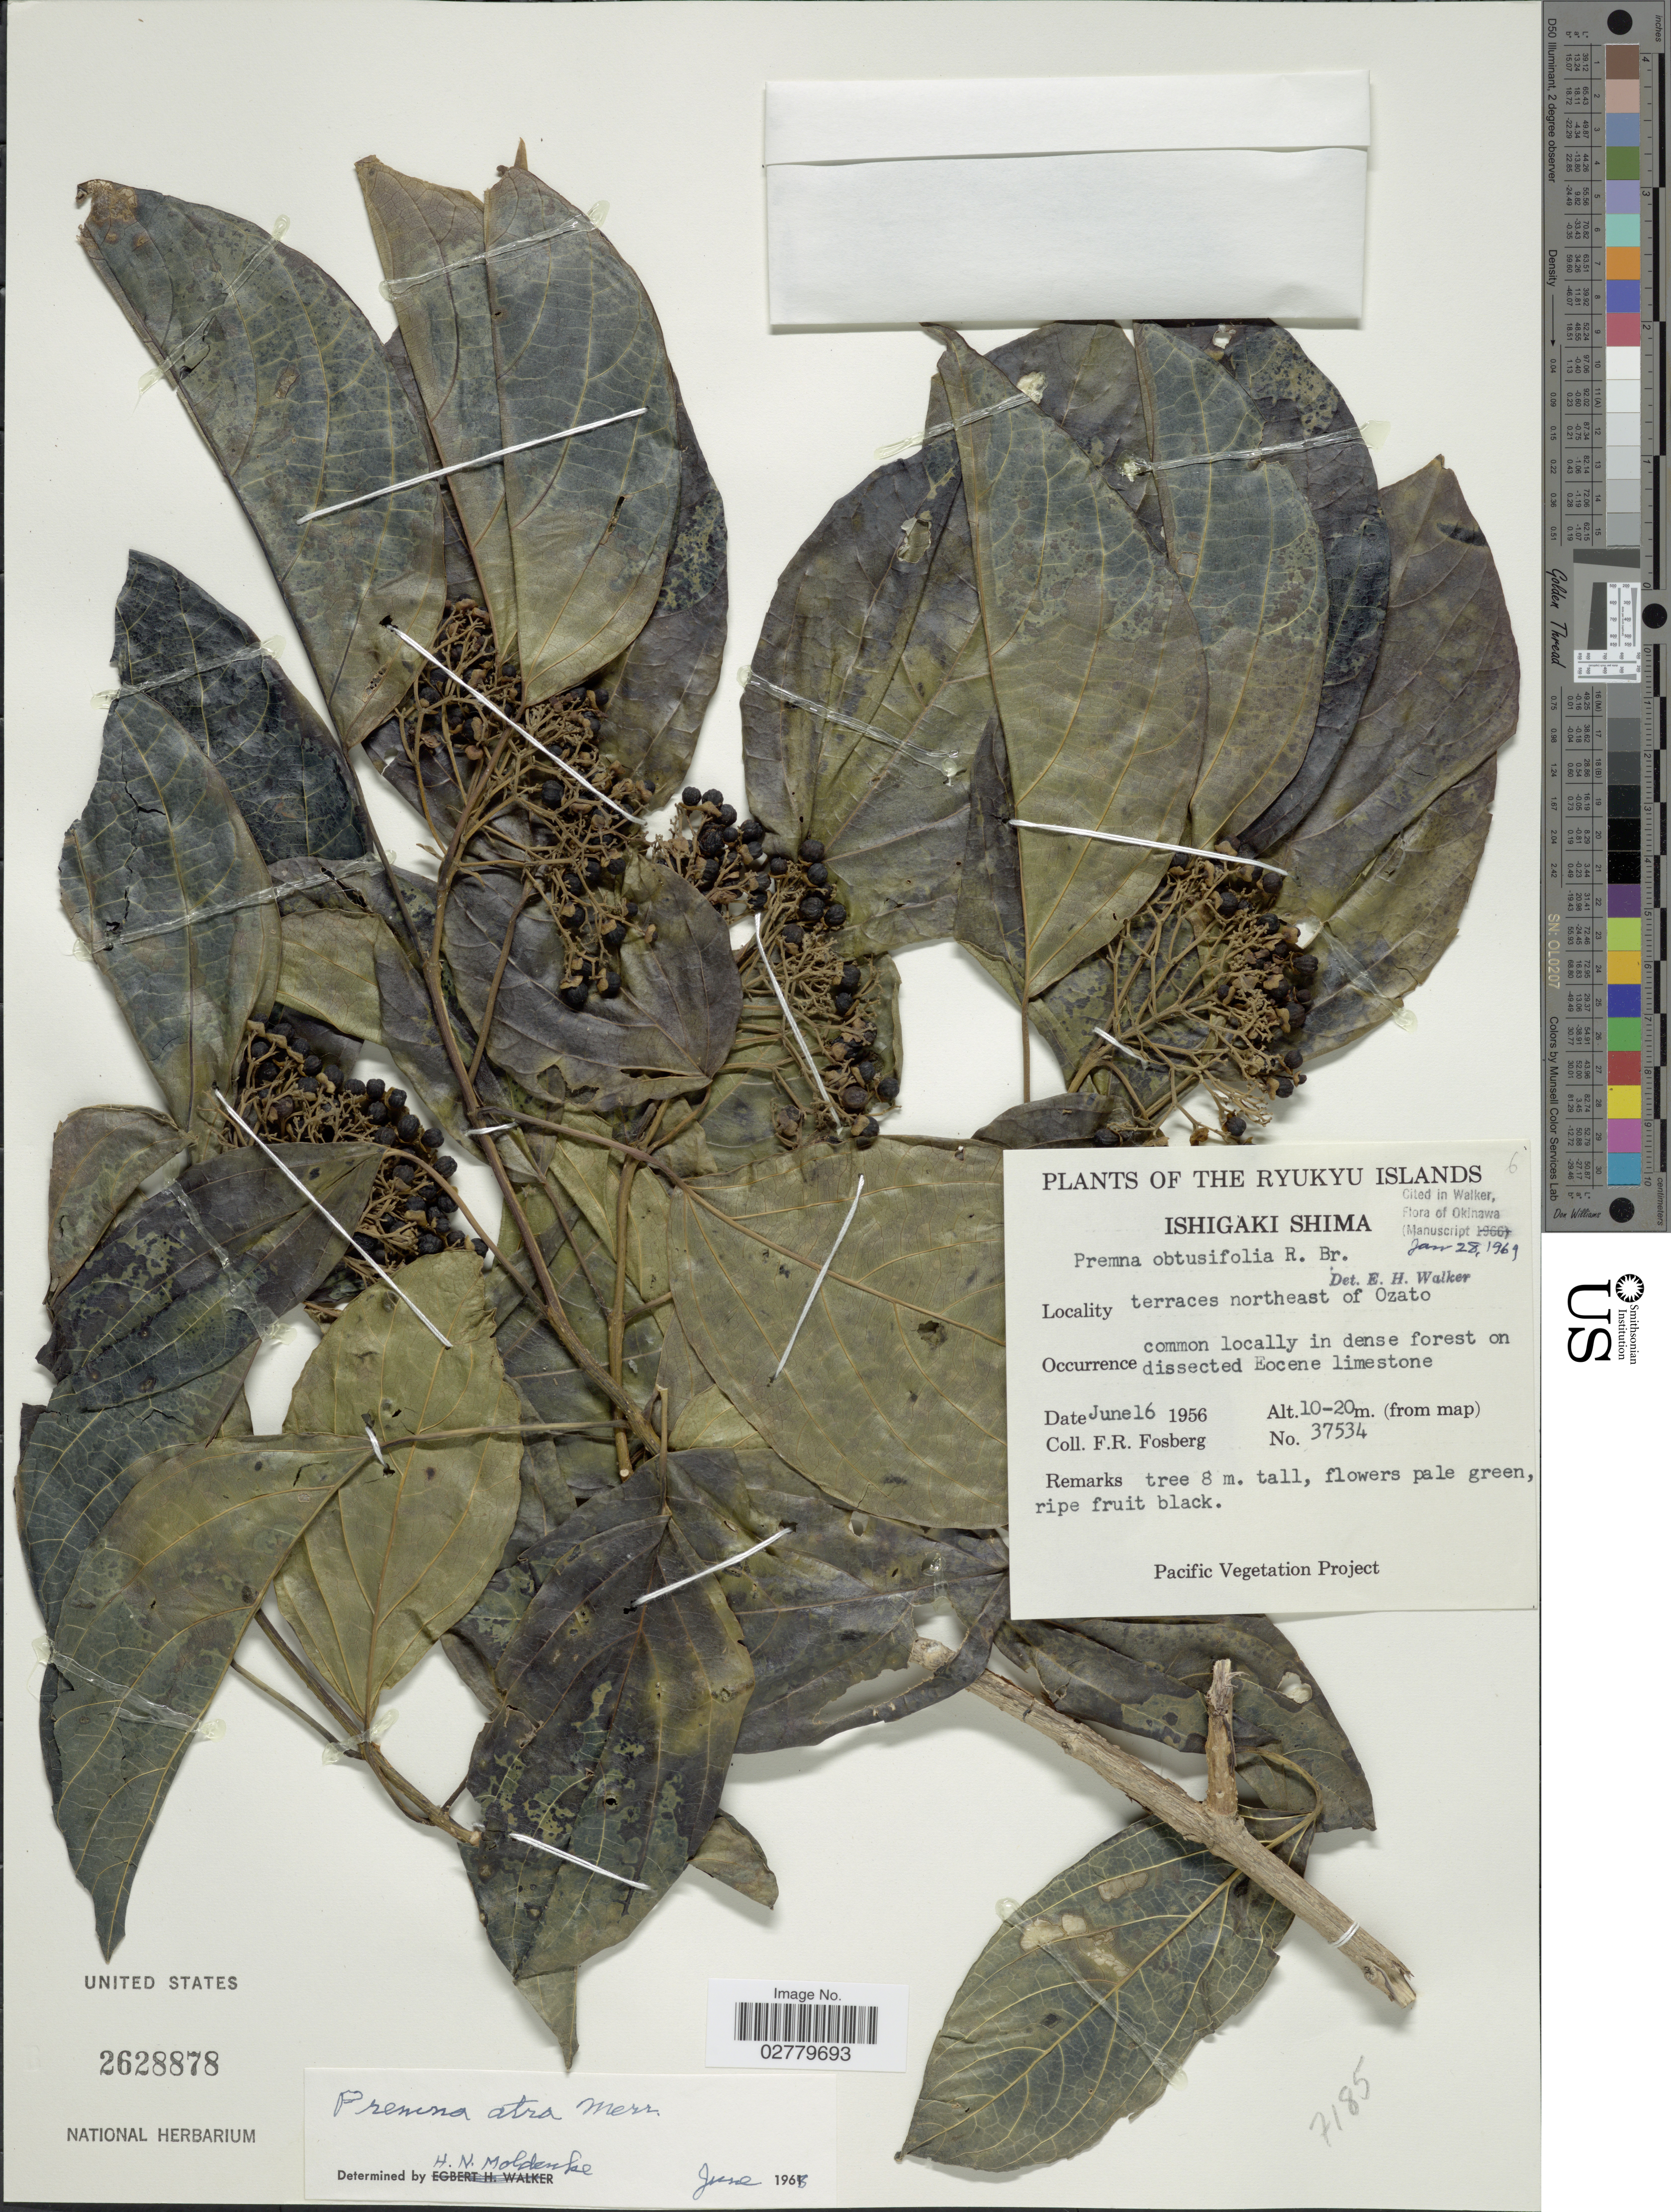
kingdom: Plantae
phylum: Tracheophyta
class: Magnoliopsida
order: Lamiales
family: Lamiaceae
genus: Premna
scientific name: Premna atra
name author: Merr.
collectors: F. R. Fosberg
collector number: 37534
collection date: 1956-06-16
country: Japan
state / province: Okinawa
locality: The Ryukyu Islands. Ishigaki Shima. terraces northeast of Ozato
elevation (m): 10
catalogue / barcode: US 2628878